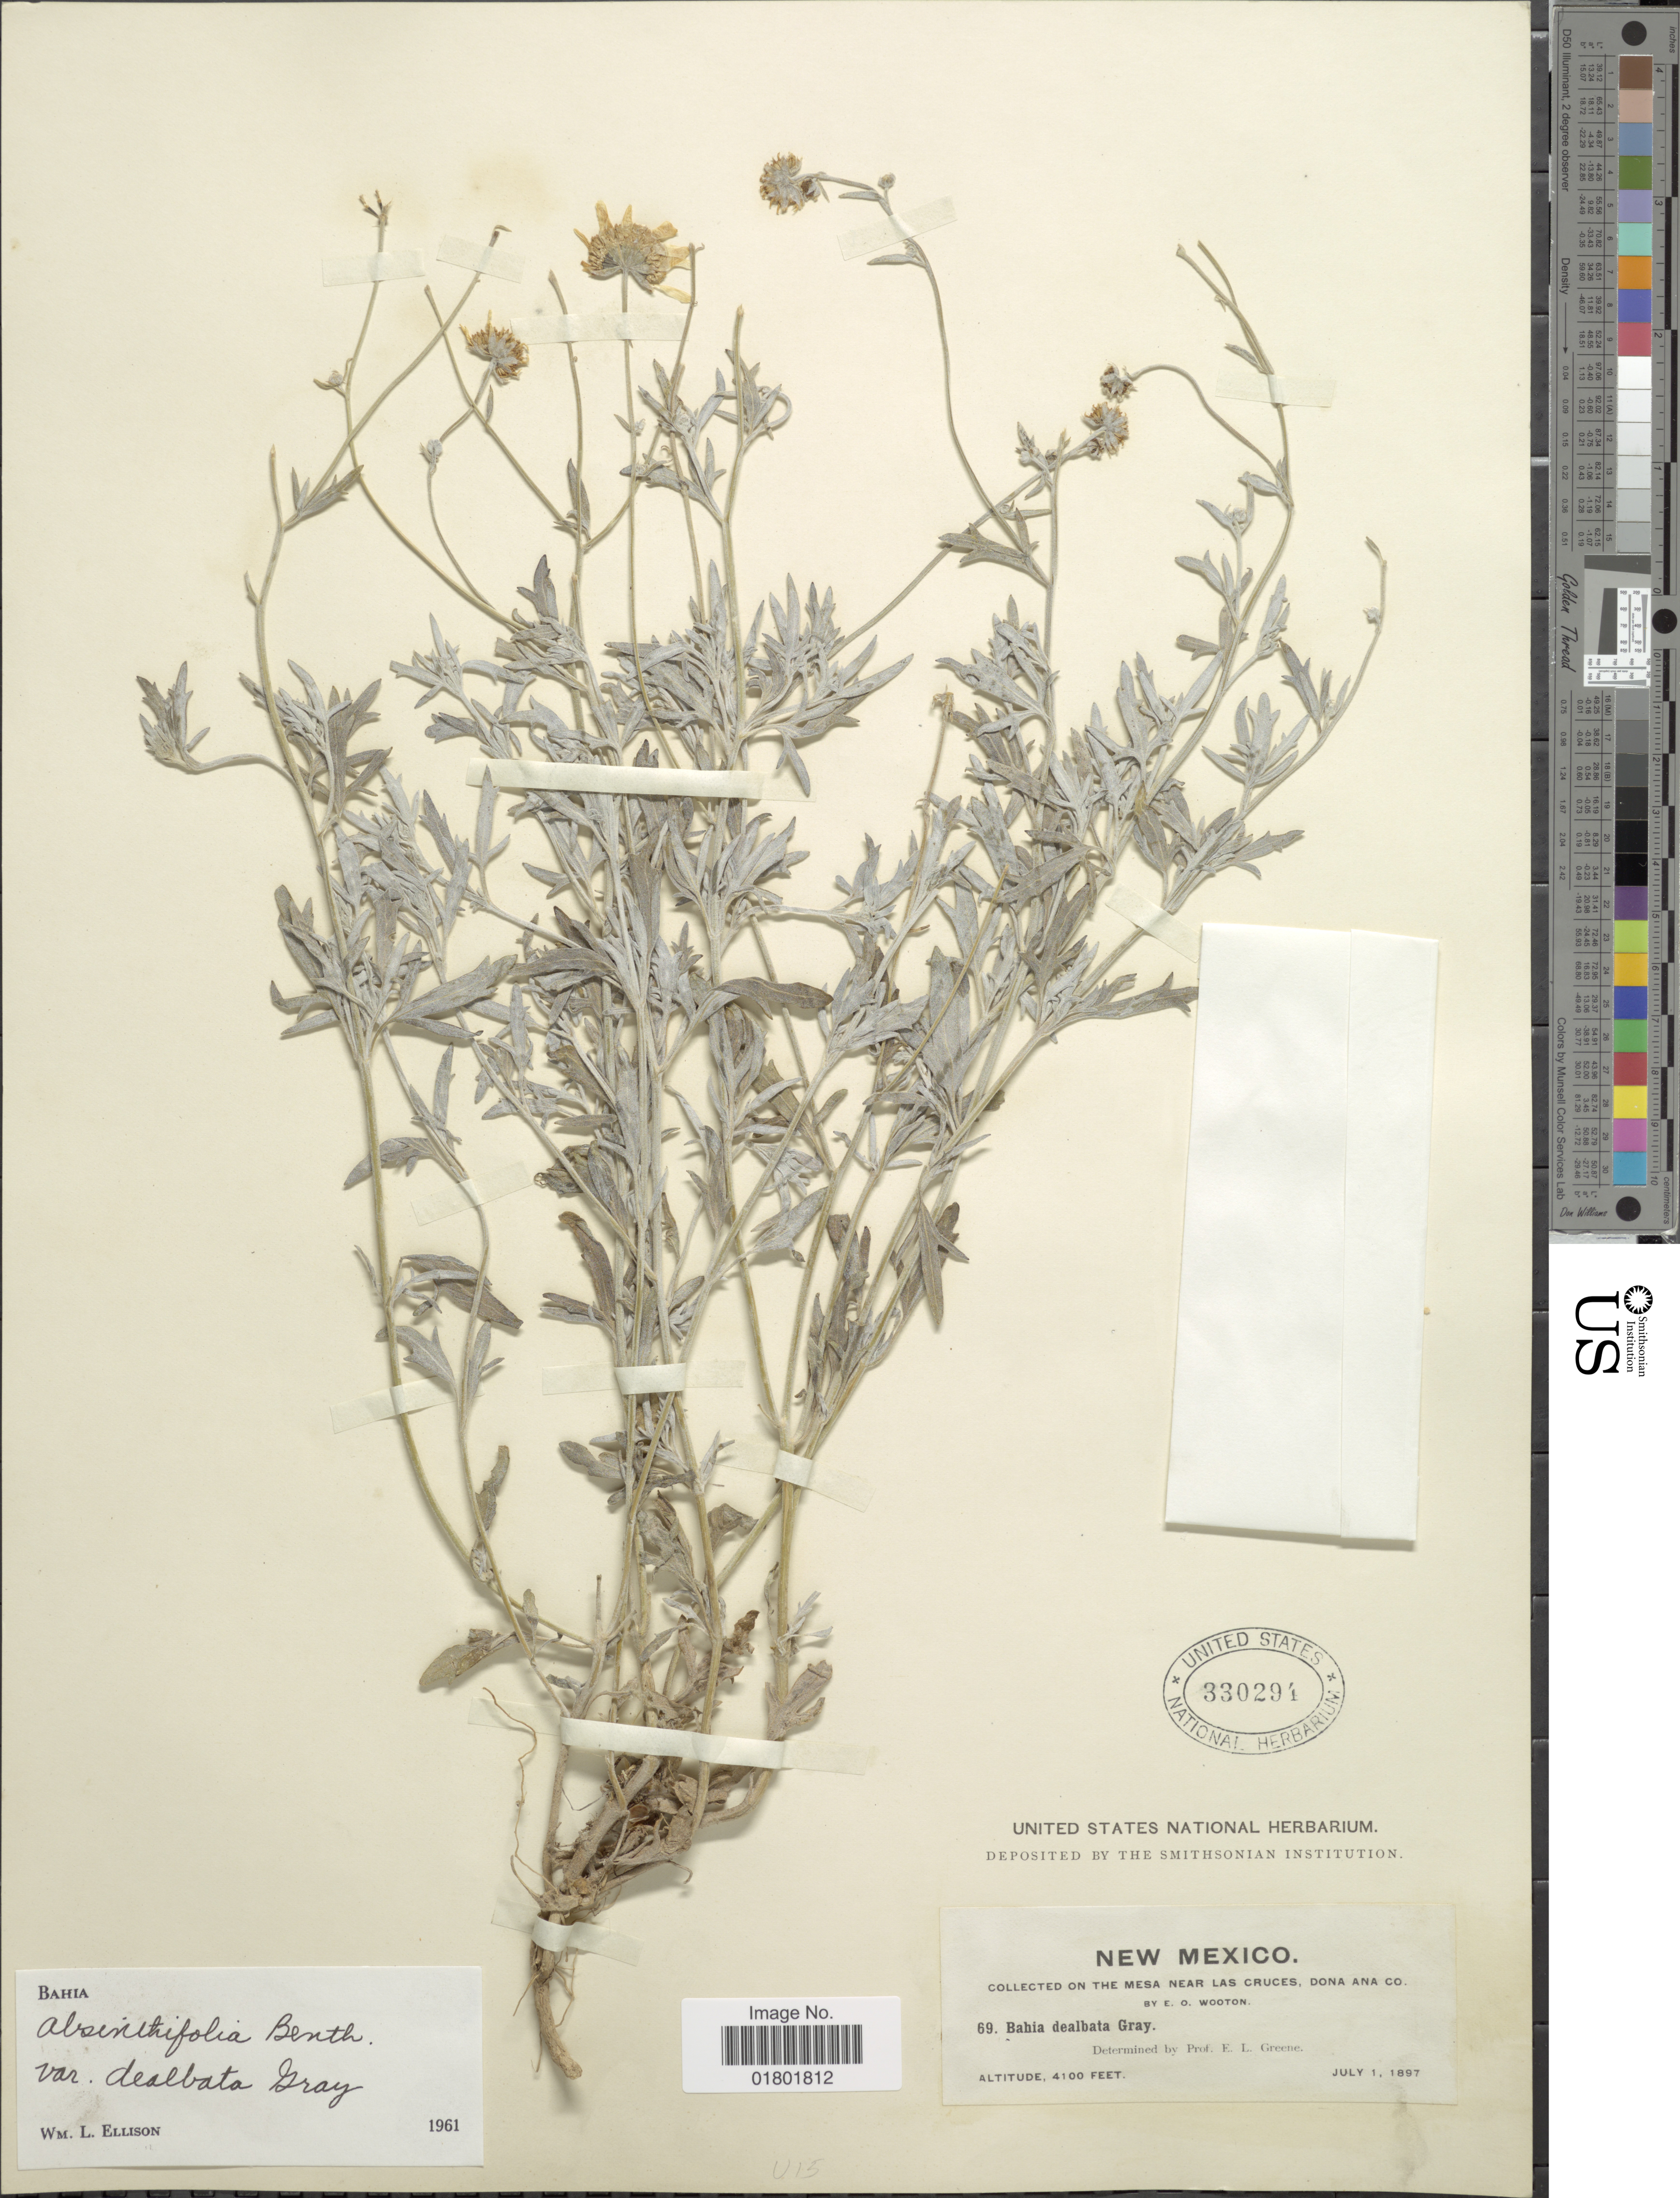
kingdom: Plantae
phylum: Tracheophyta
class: Magnoliopsida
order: Asterales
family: Asteraceae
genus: Bahia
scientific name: Bahia absinthifolia var. dealbata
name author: A. Gray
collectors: E. O. Wooton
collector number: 69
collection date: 1897-07-01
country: United States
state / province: New Mexico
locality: The Mesa near Las Cruces, Dona Ana Co.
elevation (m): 1250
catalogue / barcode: US 330294